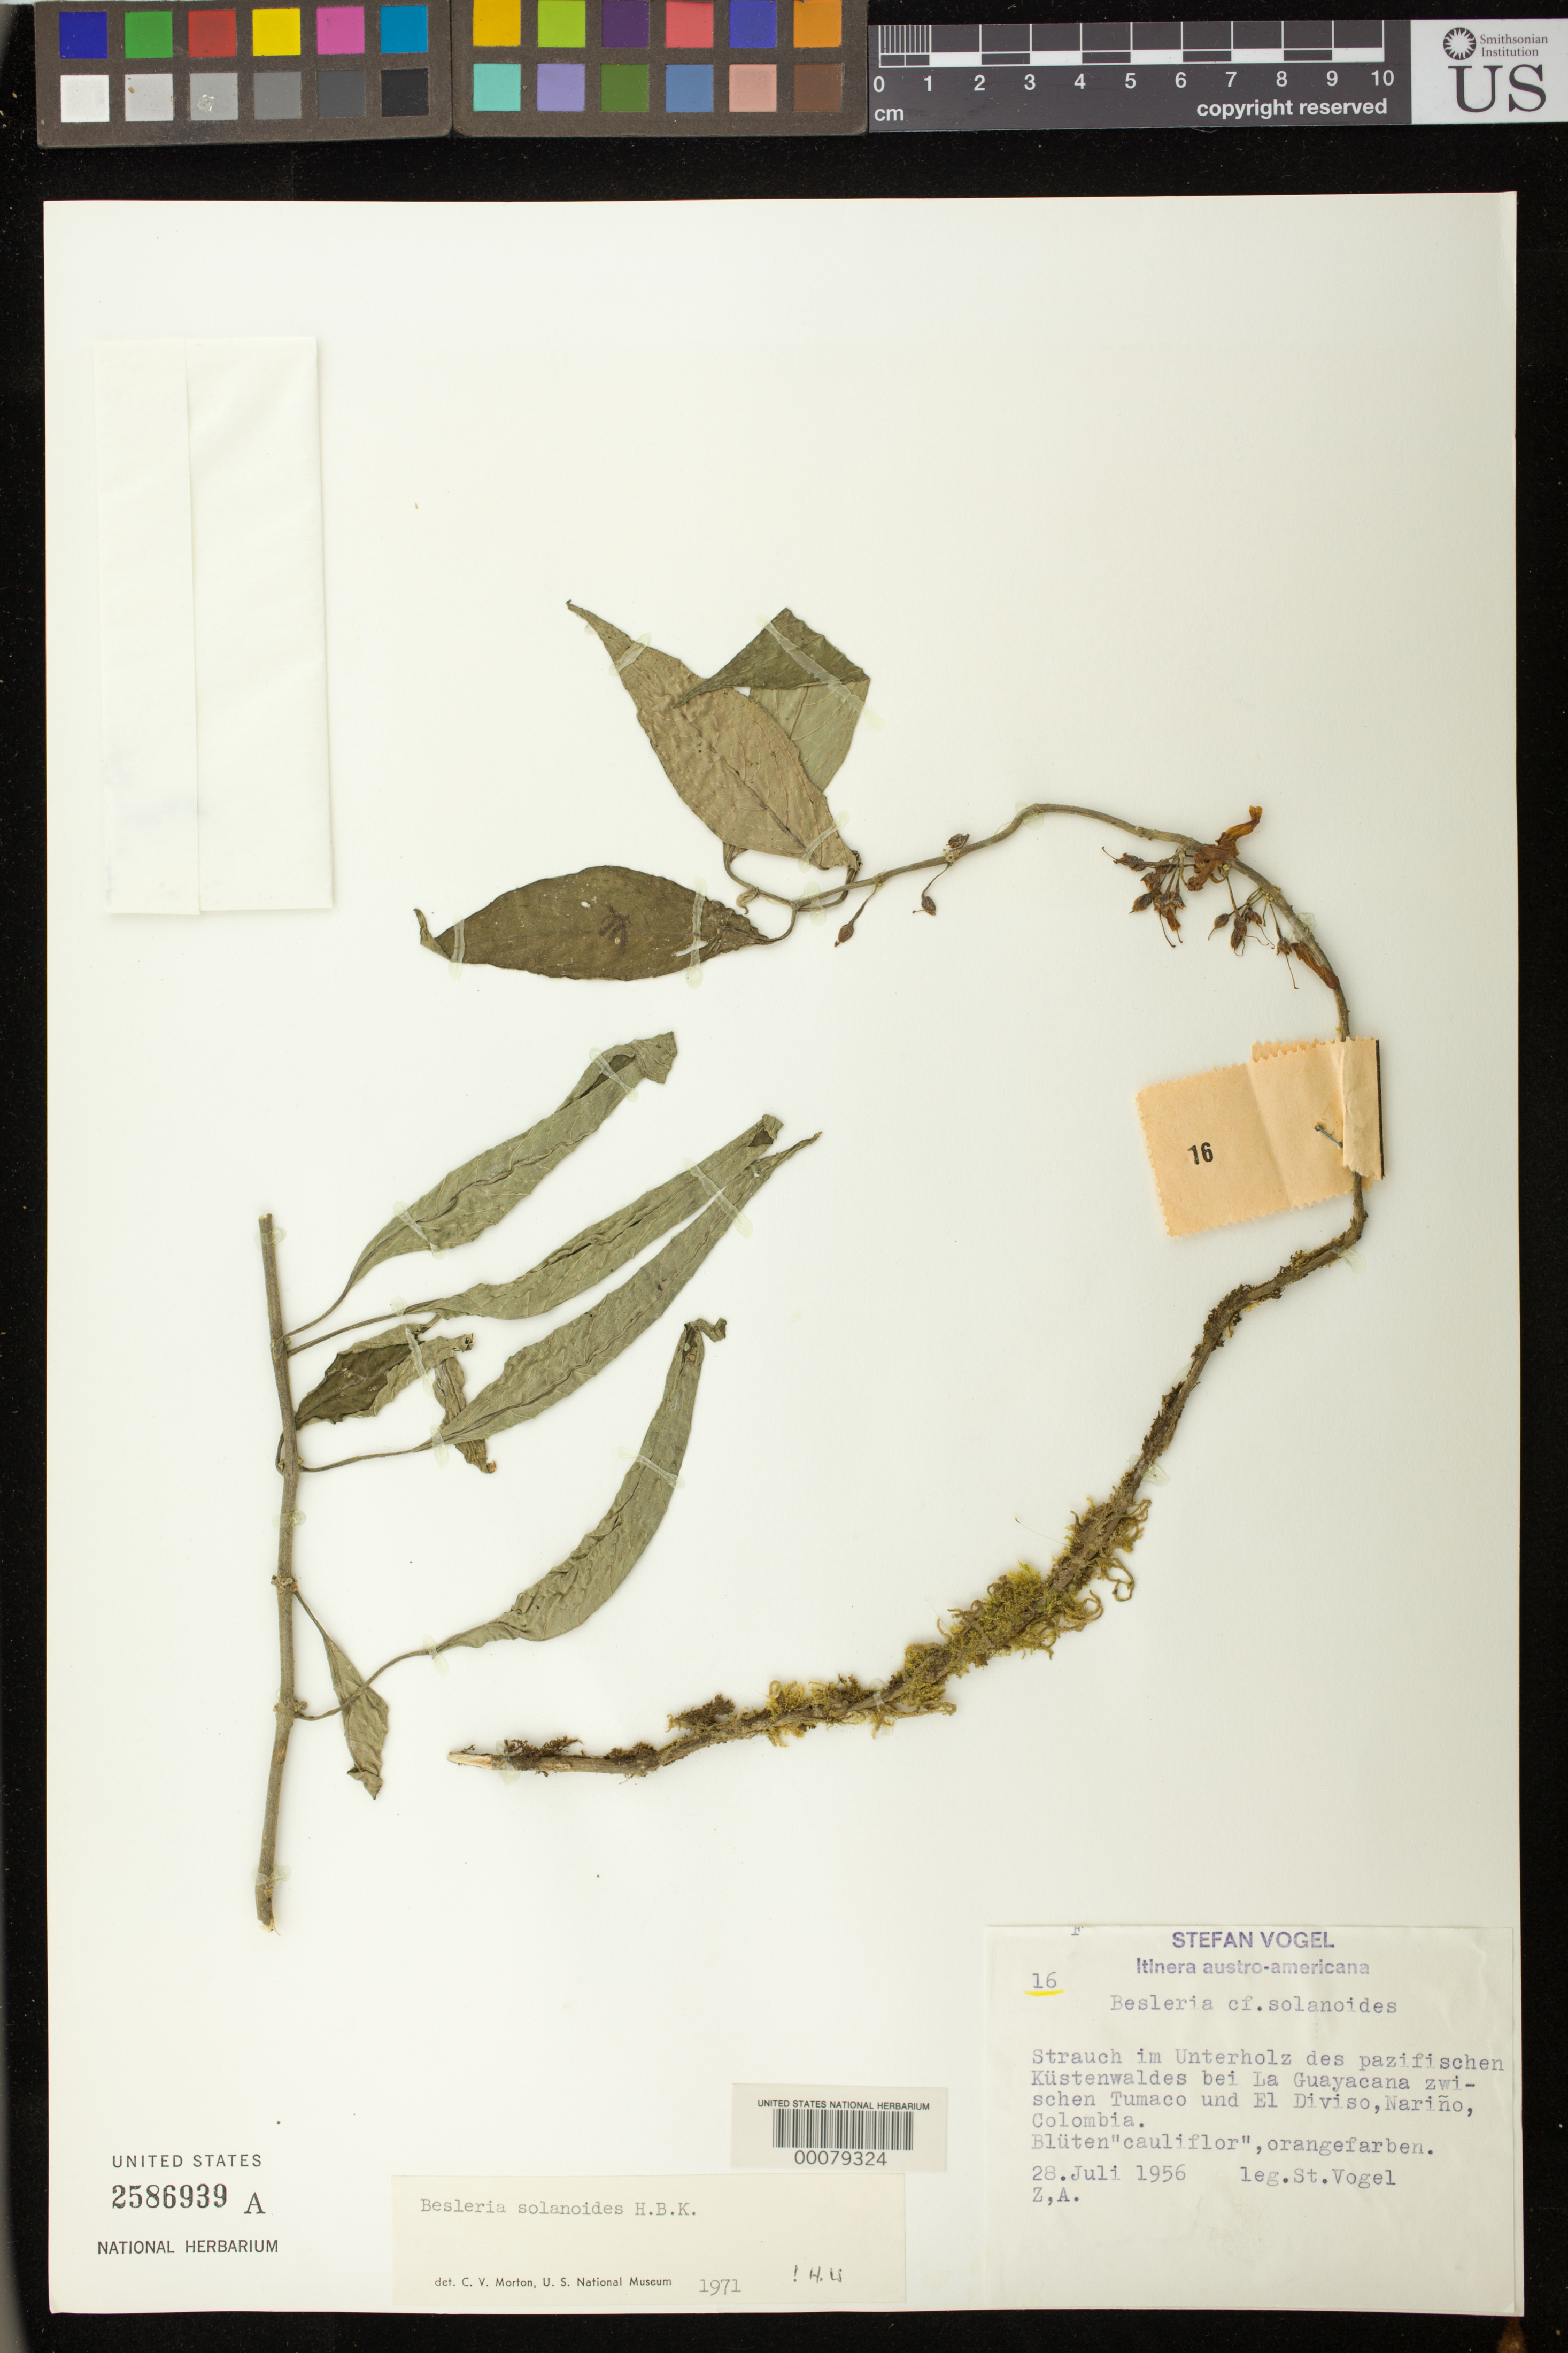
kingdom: Plantae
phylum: Tracheophyta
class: Magnoliopsida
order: Lamiales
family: Gesneriaceae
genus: Besleria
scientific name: Besleria solanoides var. solanoides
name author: Kunth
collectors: S. Vogel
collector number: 16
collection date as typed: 28 Jul 1956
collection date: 1956-07-28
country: Colombia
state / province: Nariño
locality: La Guayacana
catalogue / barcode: US 2586939A